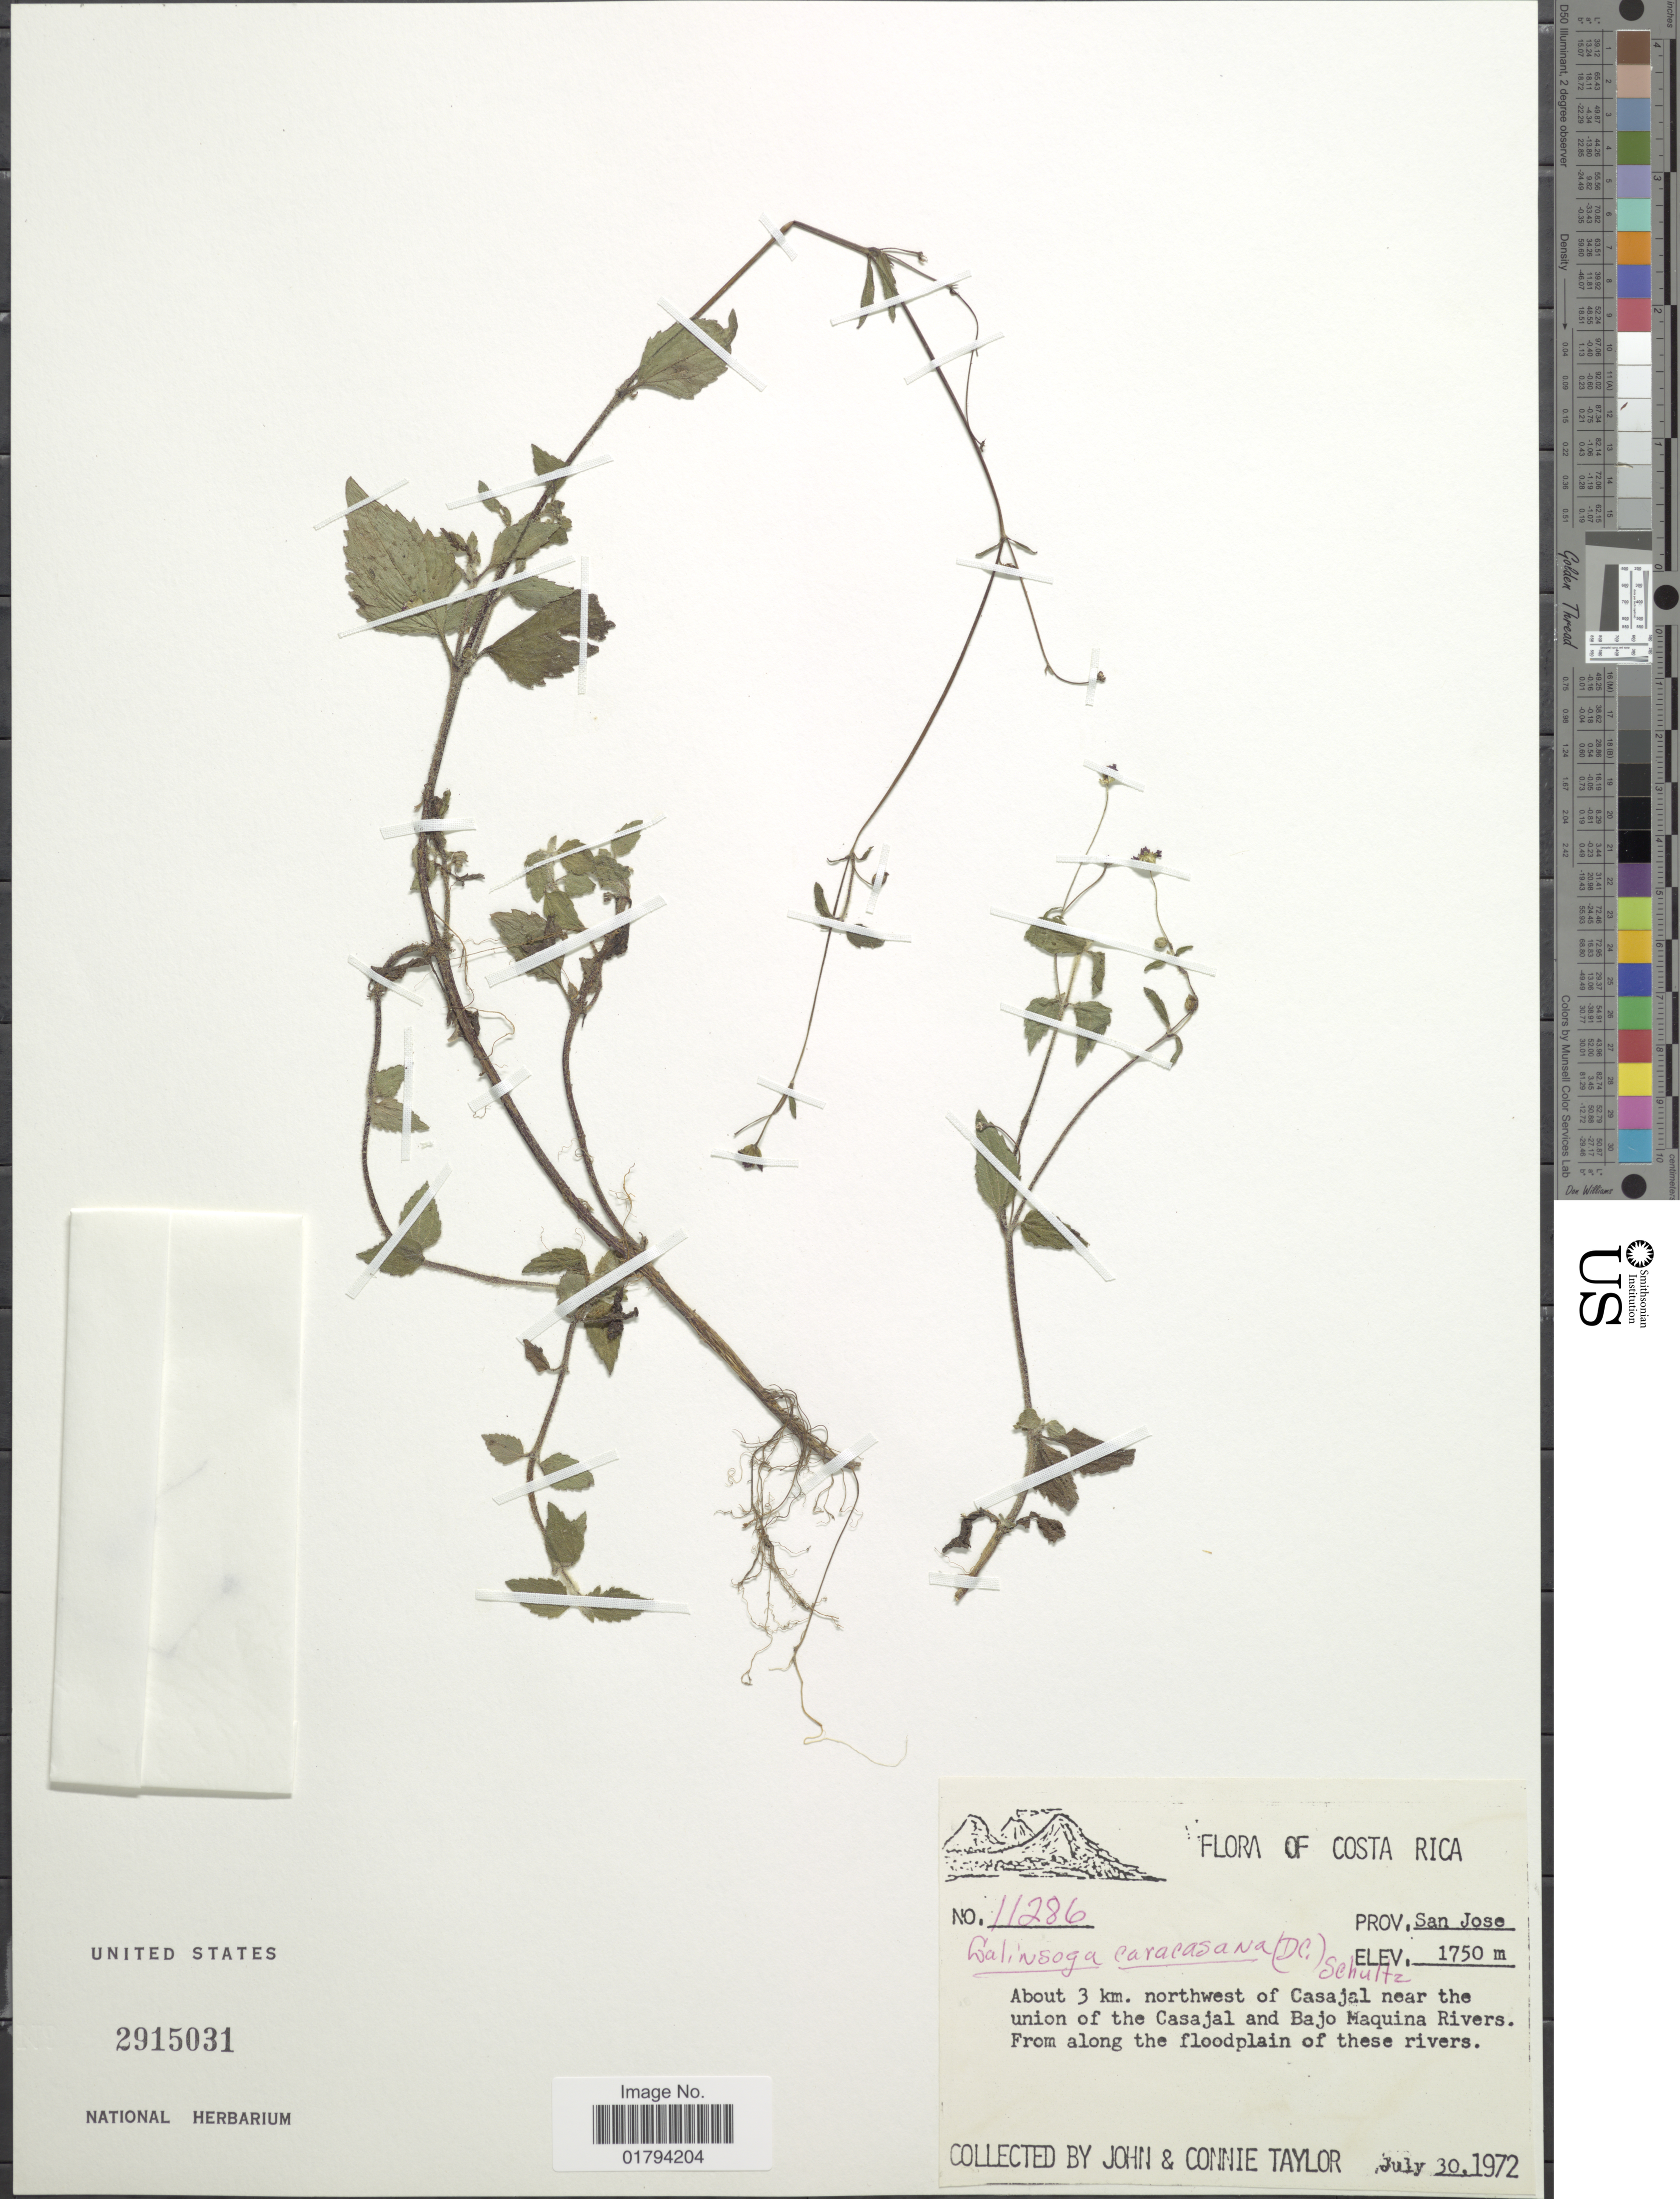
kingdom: Plantae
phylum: Tracheophyta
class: Magnoliopsida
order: Asterales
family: Asteraceae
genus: Galinsoga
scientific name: Galinsoga quadriradiata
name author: Ruiz & Pav.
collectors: J. Taylor & C. Taylor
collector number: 11286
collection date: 1972-07-30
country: Costa Rica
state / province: San José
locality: About 3 km. northwest of Casajal near the union of the Casajal and Bajo Maquina Rivers, from along the floodplain of these rivers.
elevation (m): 1750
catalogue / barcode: US 2915031